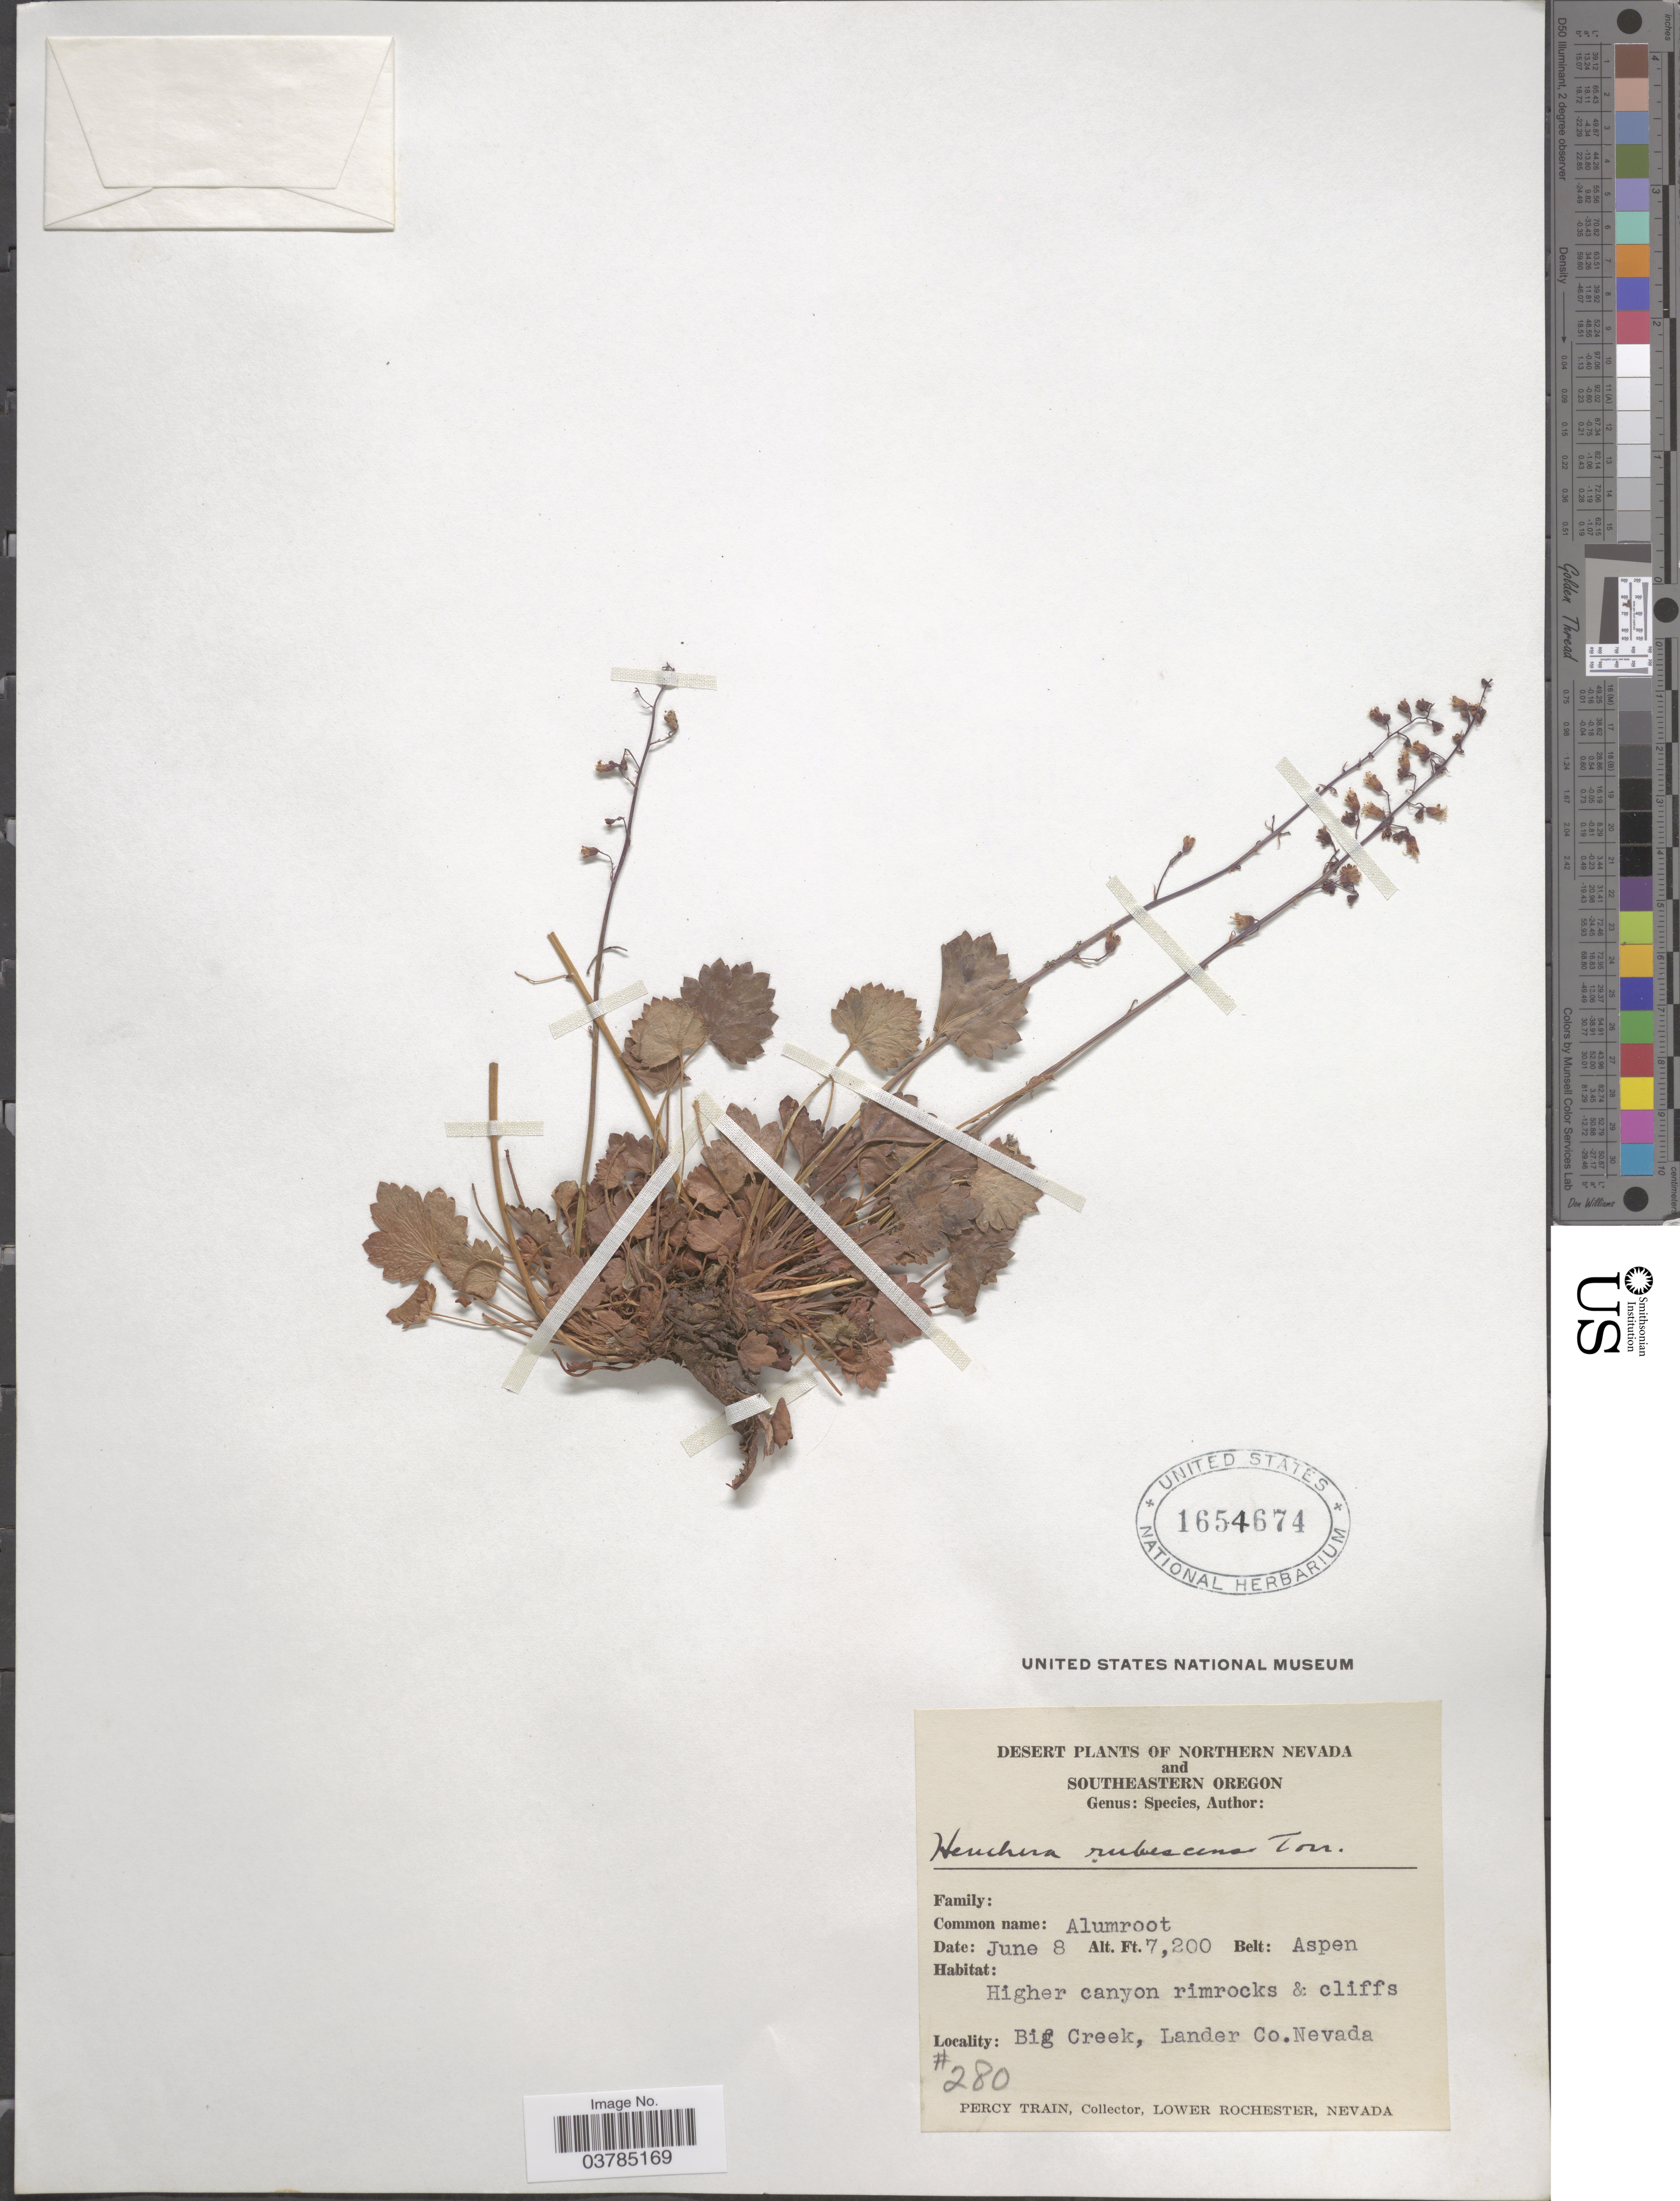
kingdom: Plantae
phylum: Tracheophyta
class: Magnoliopsida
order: Saxifragales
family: Saxifragaceae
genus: Heuchera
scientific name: Heuchera rubescens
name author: Torr.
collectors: P. Train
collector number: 280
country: United States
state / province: Nevada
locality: Belt: Aspen. Higher canyon rimrocks & cliffs. Big Creek, Lander Co.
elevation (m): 2195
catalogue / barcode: US 1654674